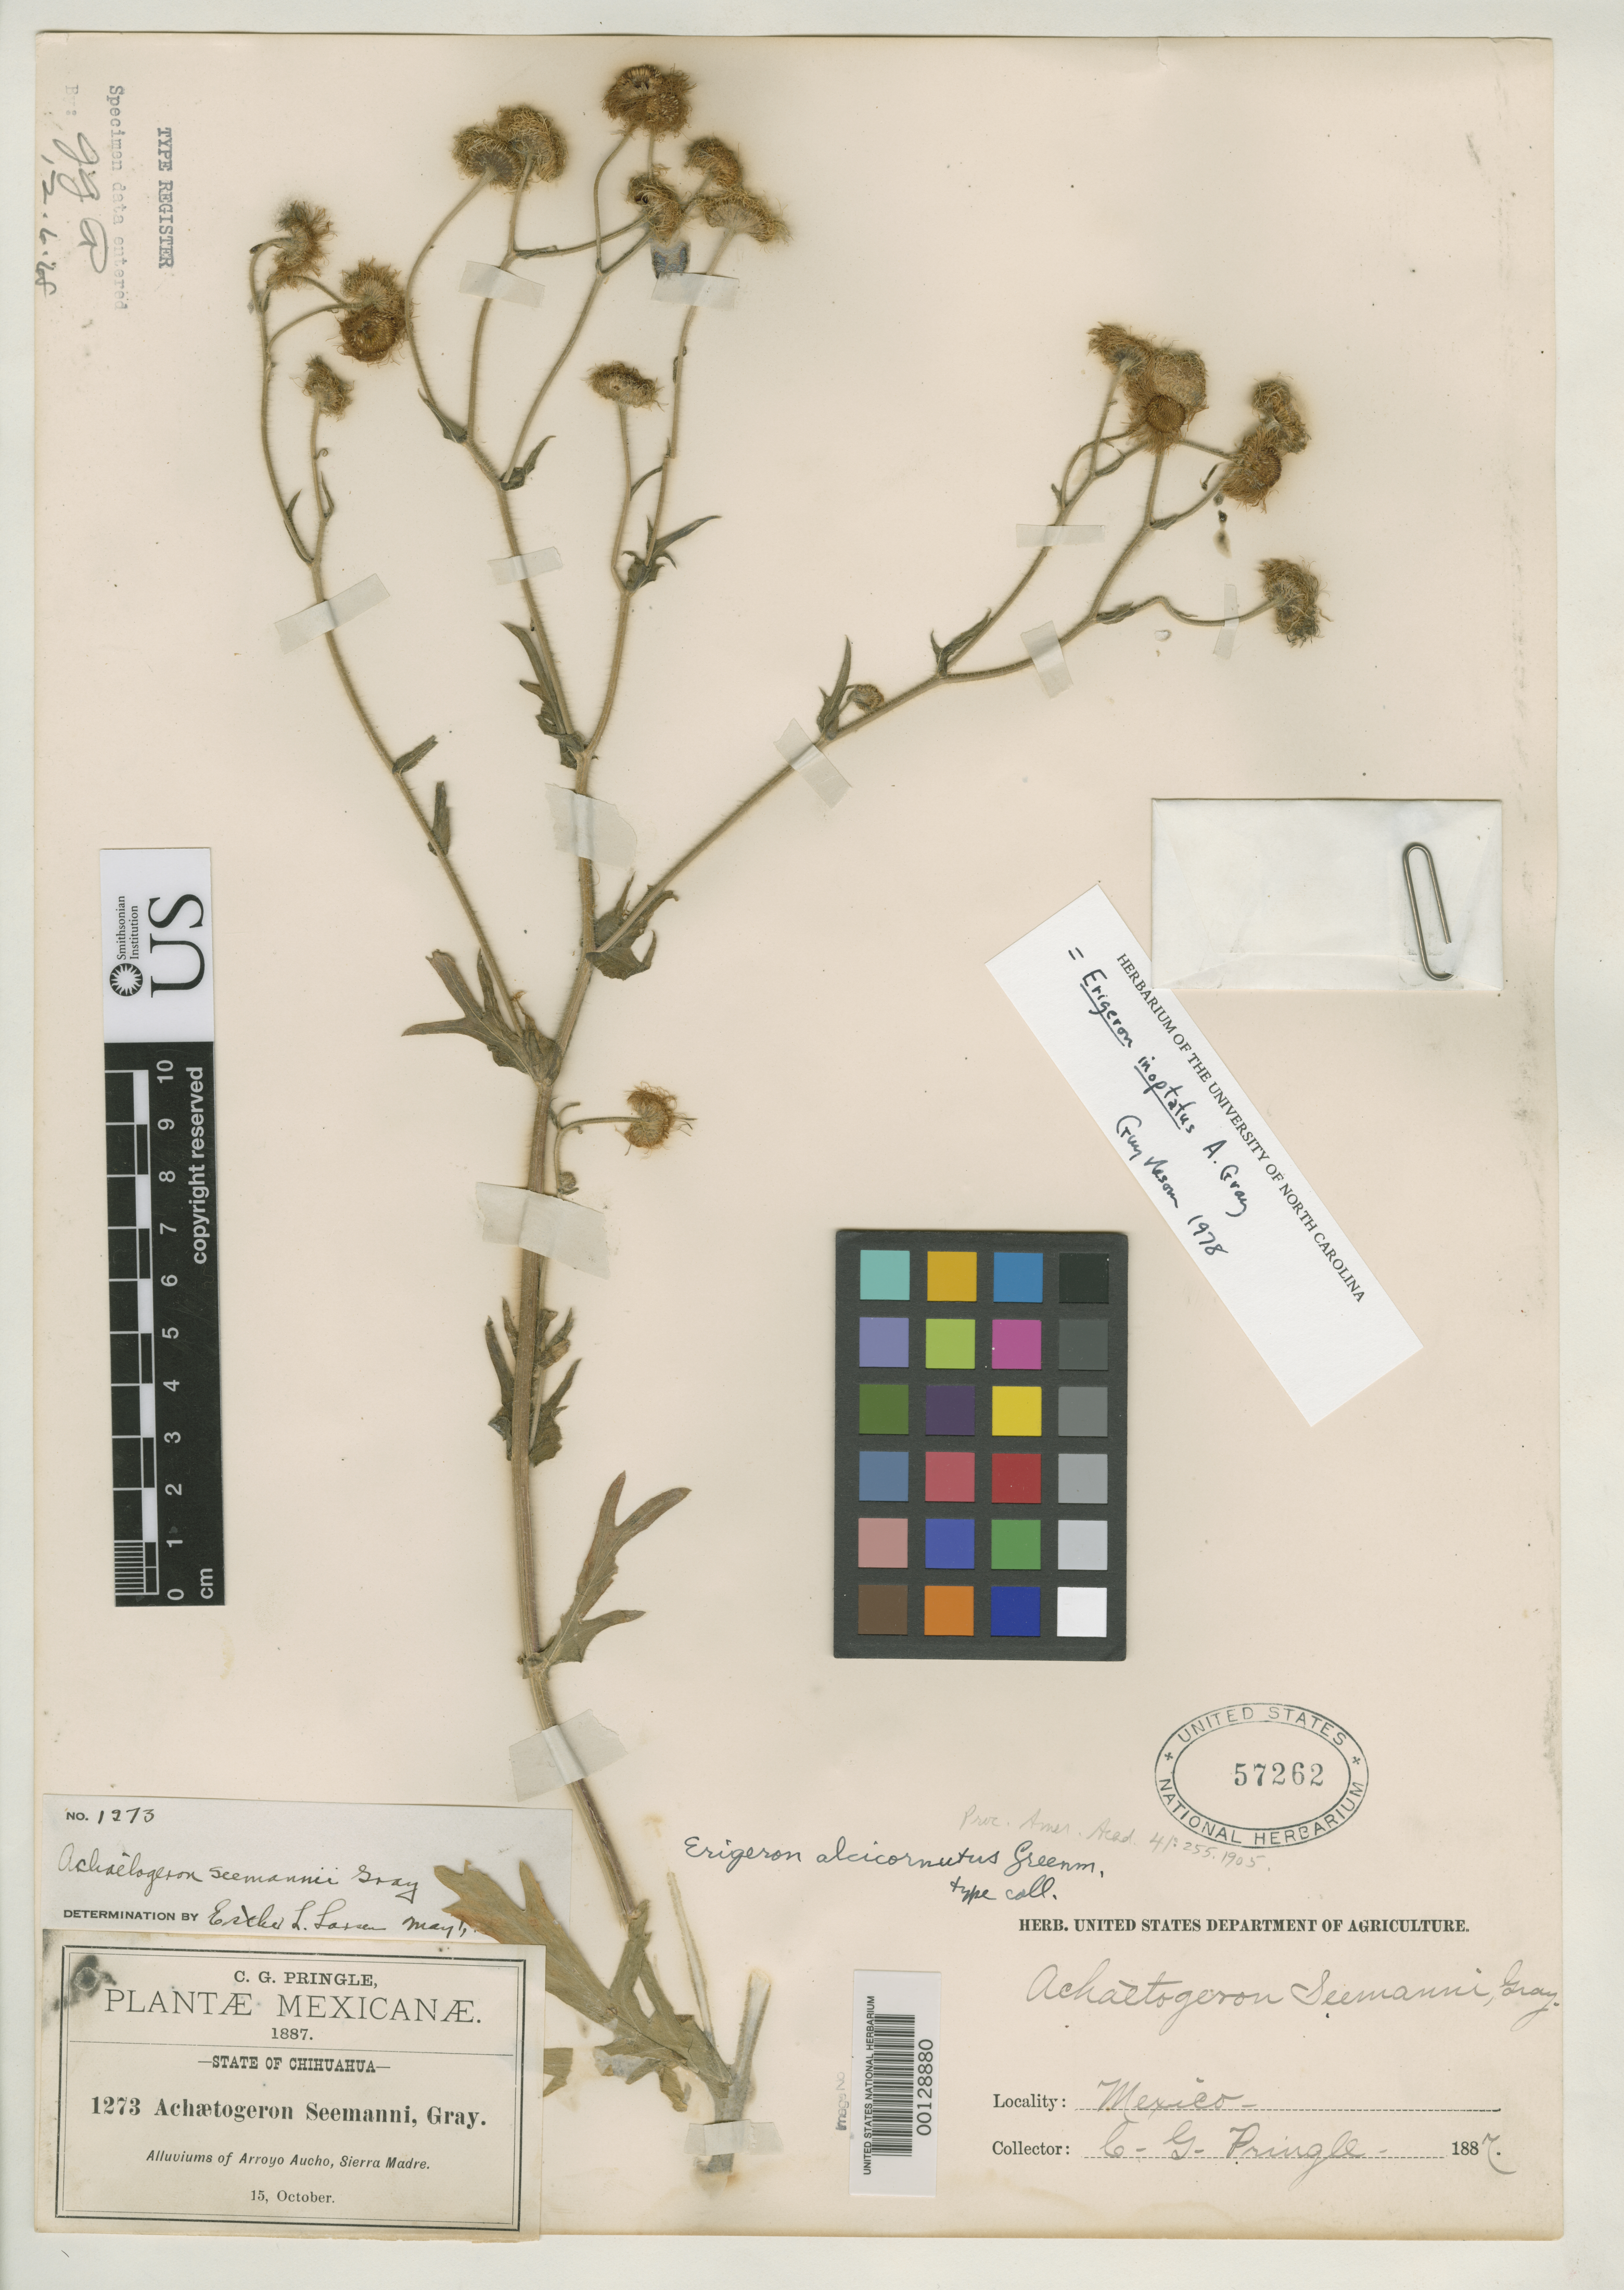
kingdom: Plantae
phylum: Tracheophyta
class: Magnoliopsida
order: Asterales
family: Asteraceae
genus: Erigeron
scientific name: Erigeron alcicornutus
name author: Greenm.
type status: Isotype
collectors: C. G. Pringle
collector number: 1273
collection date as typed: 15 Oct 1887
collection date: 1887-10-15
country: Mexico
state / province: Chihuahua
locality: Arroya Aucho, Sierra Madre.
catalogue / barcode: US 57262